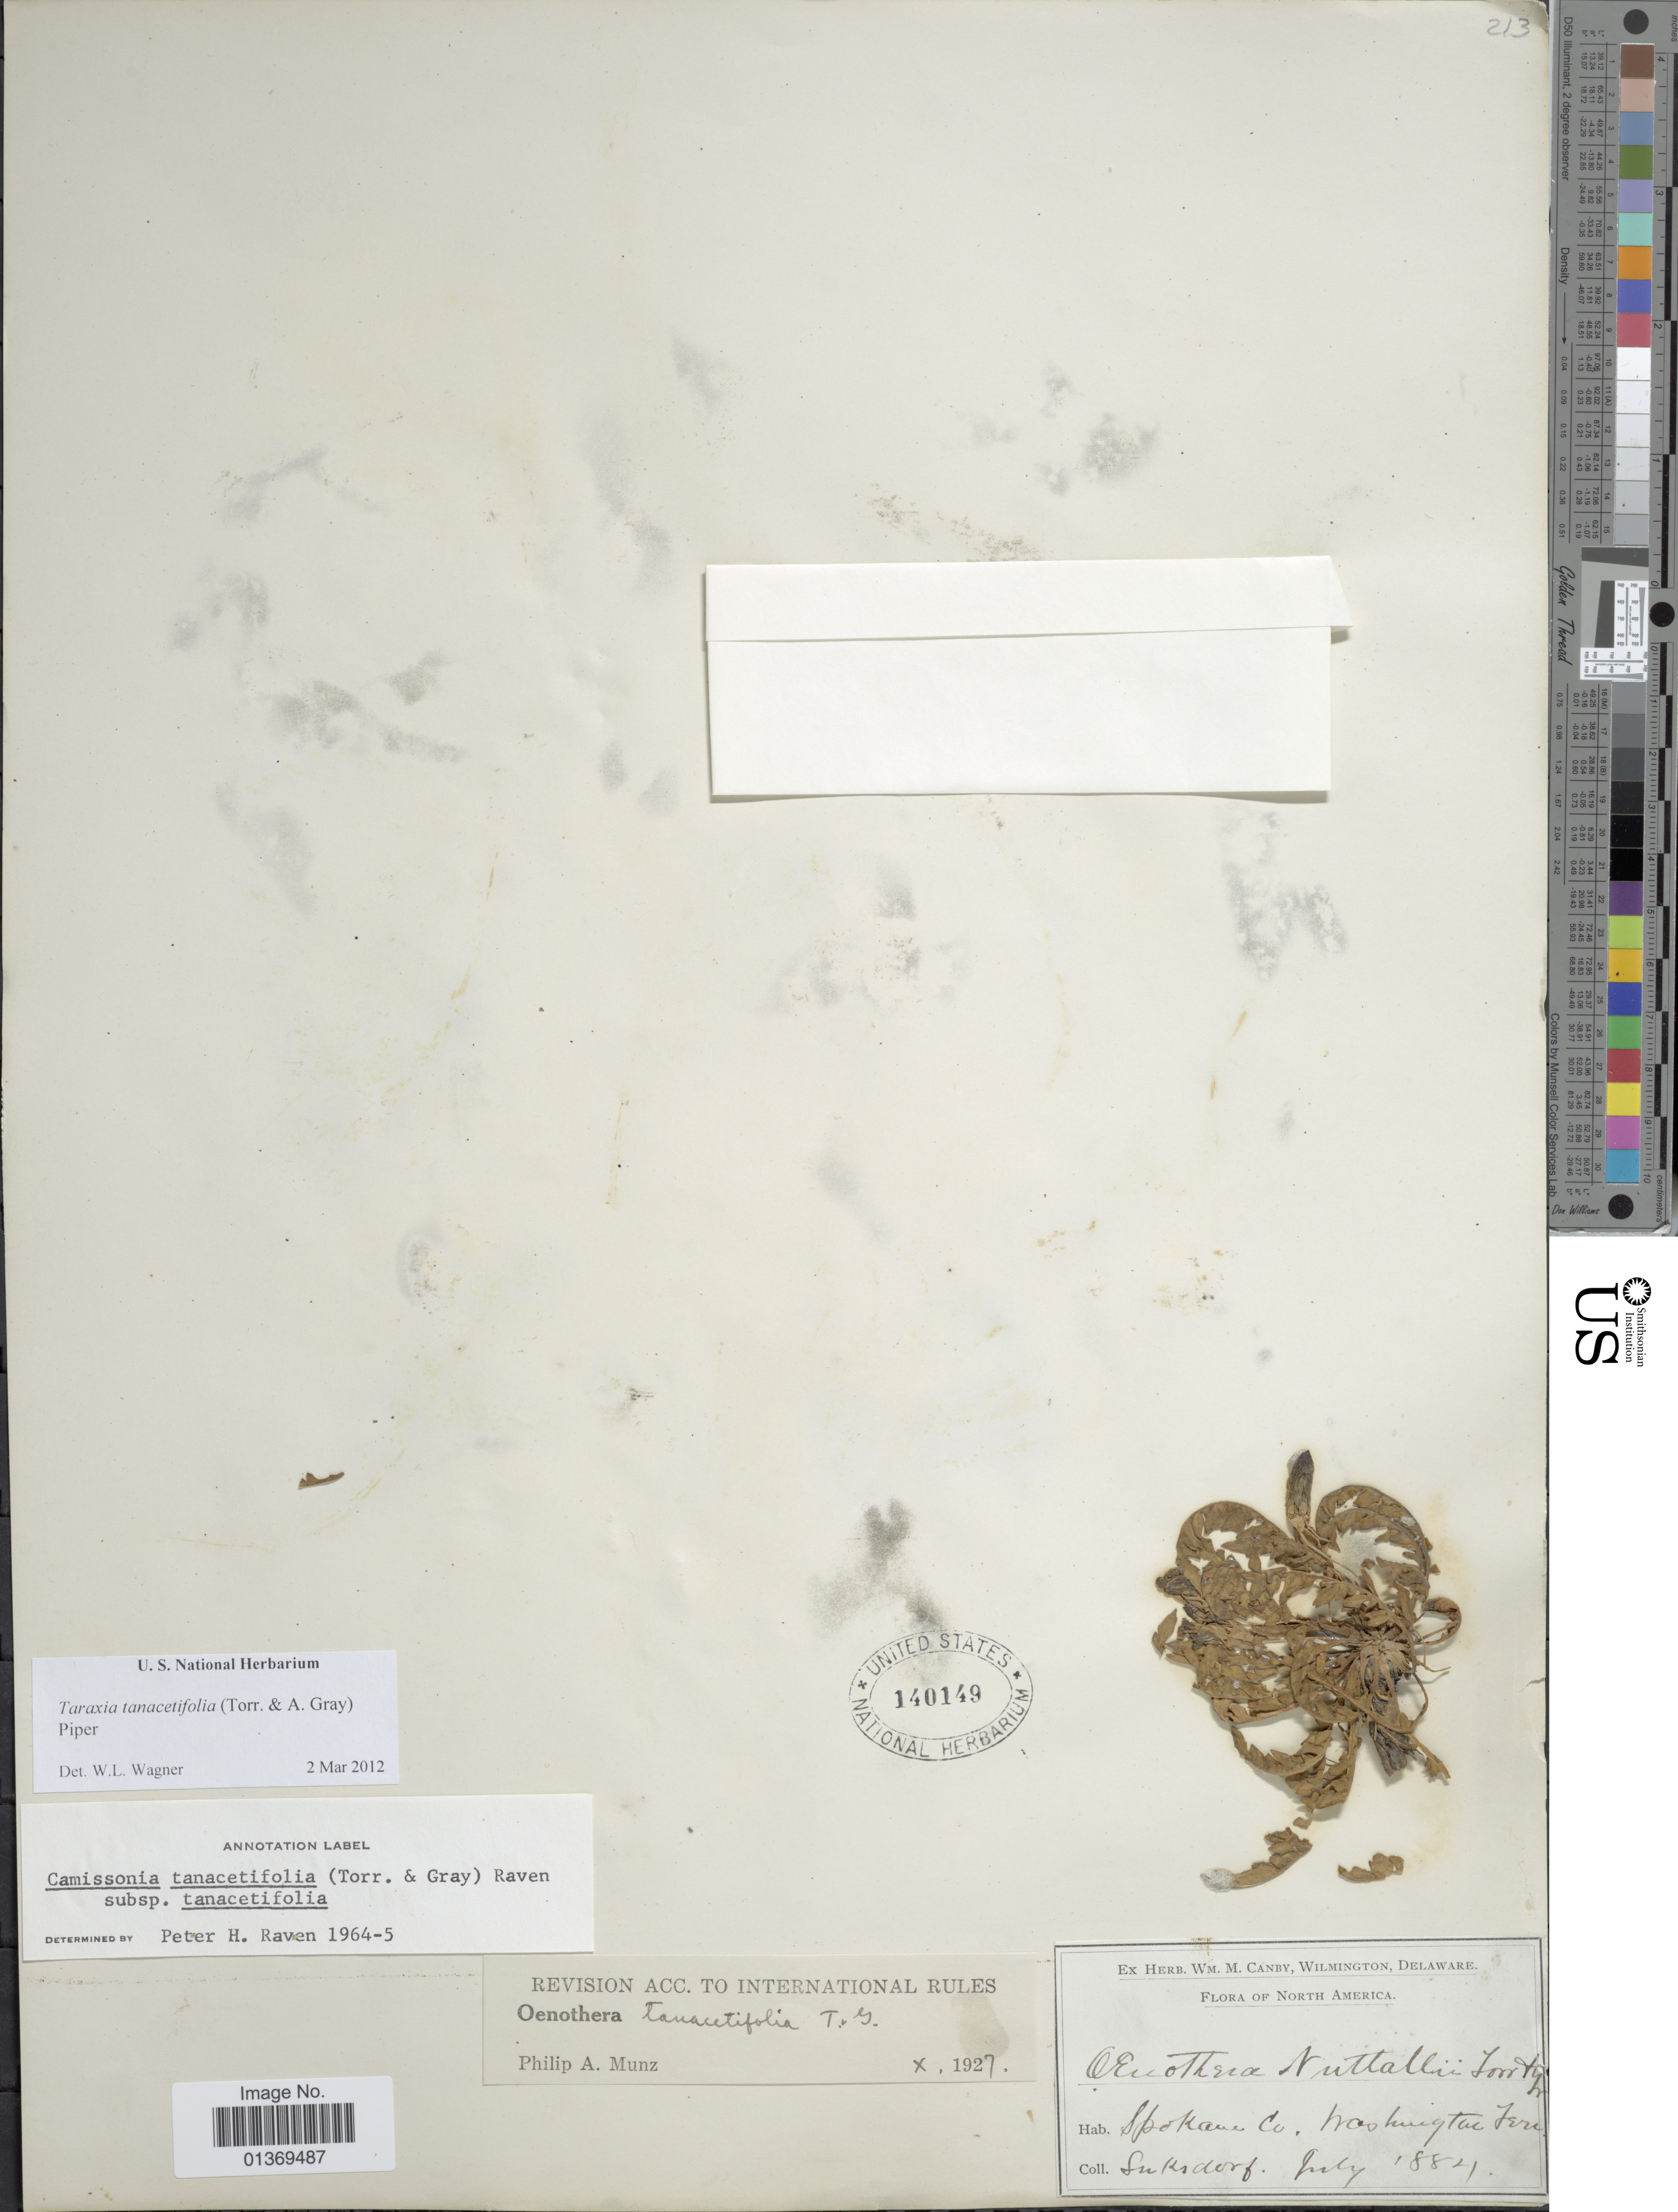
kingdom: Plantae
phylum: Tracheophyta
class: Magnoliopsida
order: Myrtales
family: Onagraceae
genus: Taraxia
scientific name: Taraxia tanacetifolia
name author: (Torr. & A. Gray) Piper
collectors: -- Suksdorf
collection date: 1884-07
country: United States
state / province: Washington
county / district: Spokane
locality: Spokane Co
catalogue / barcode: US 140149